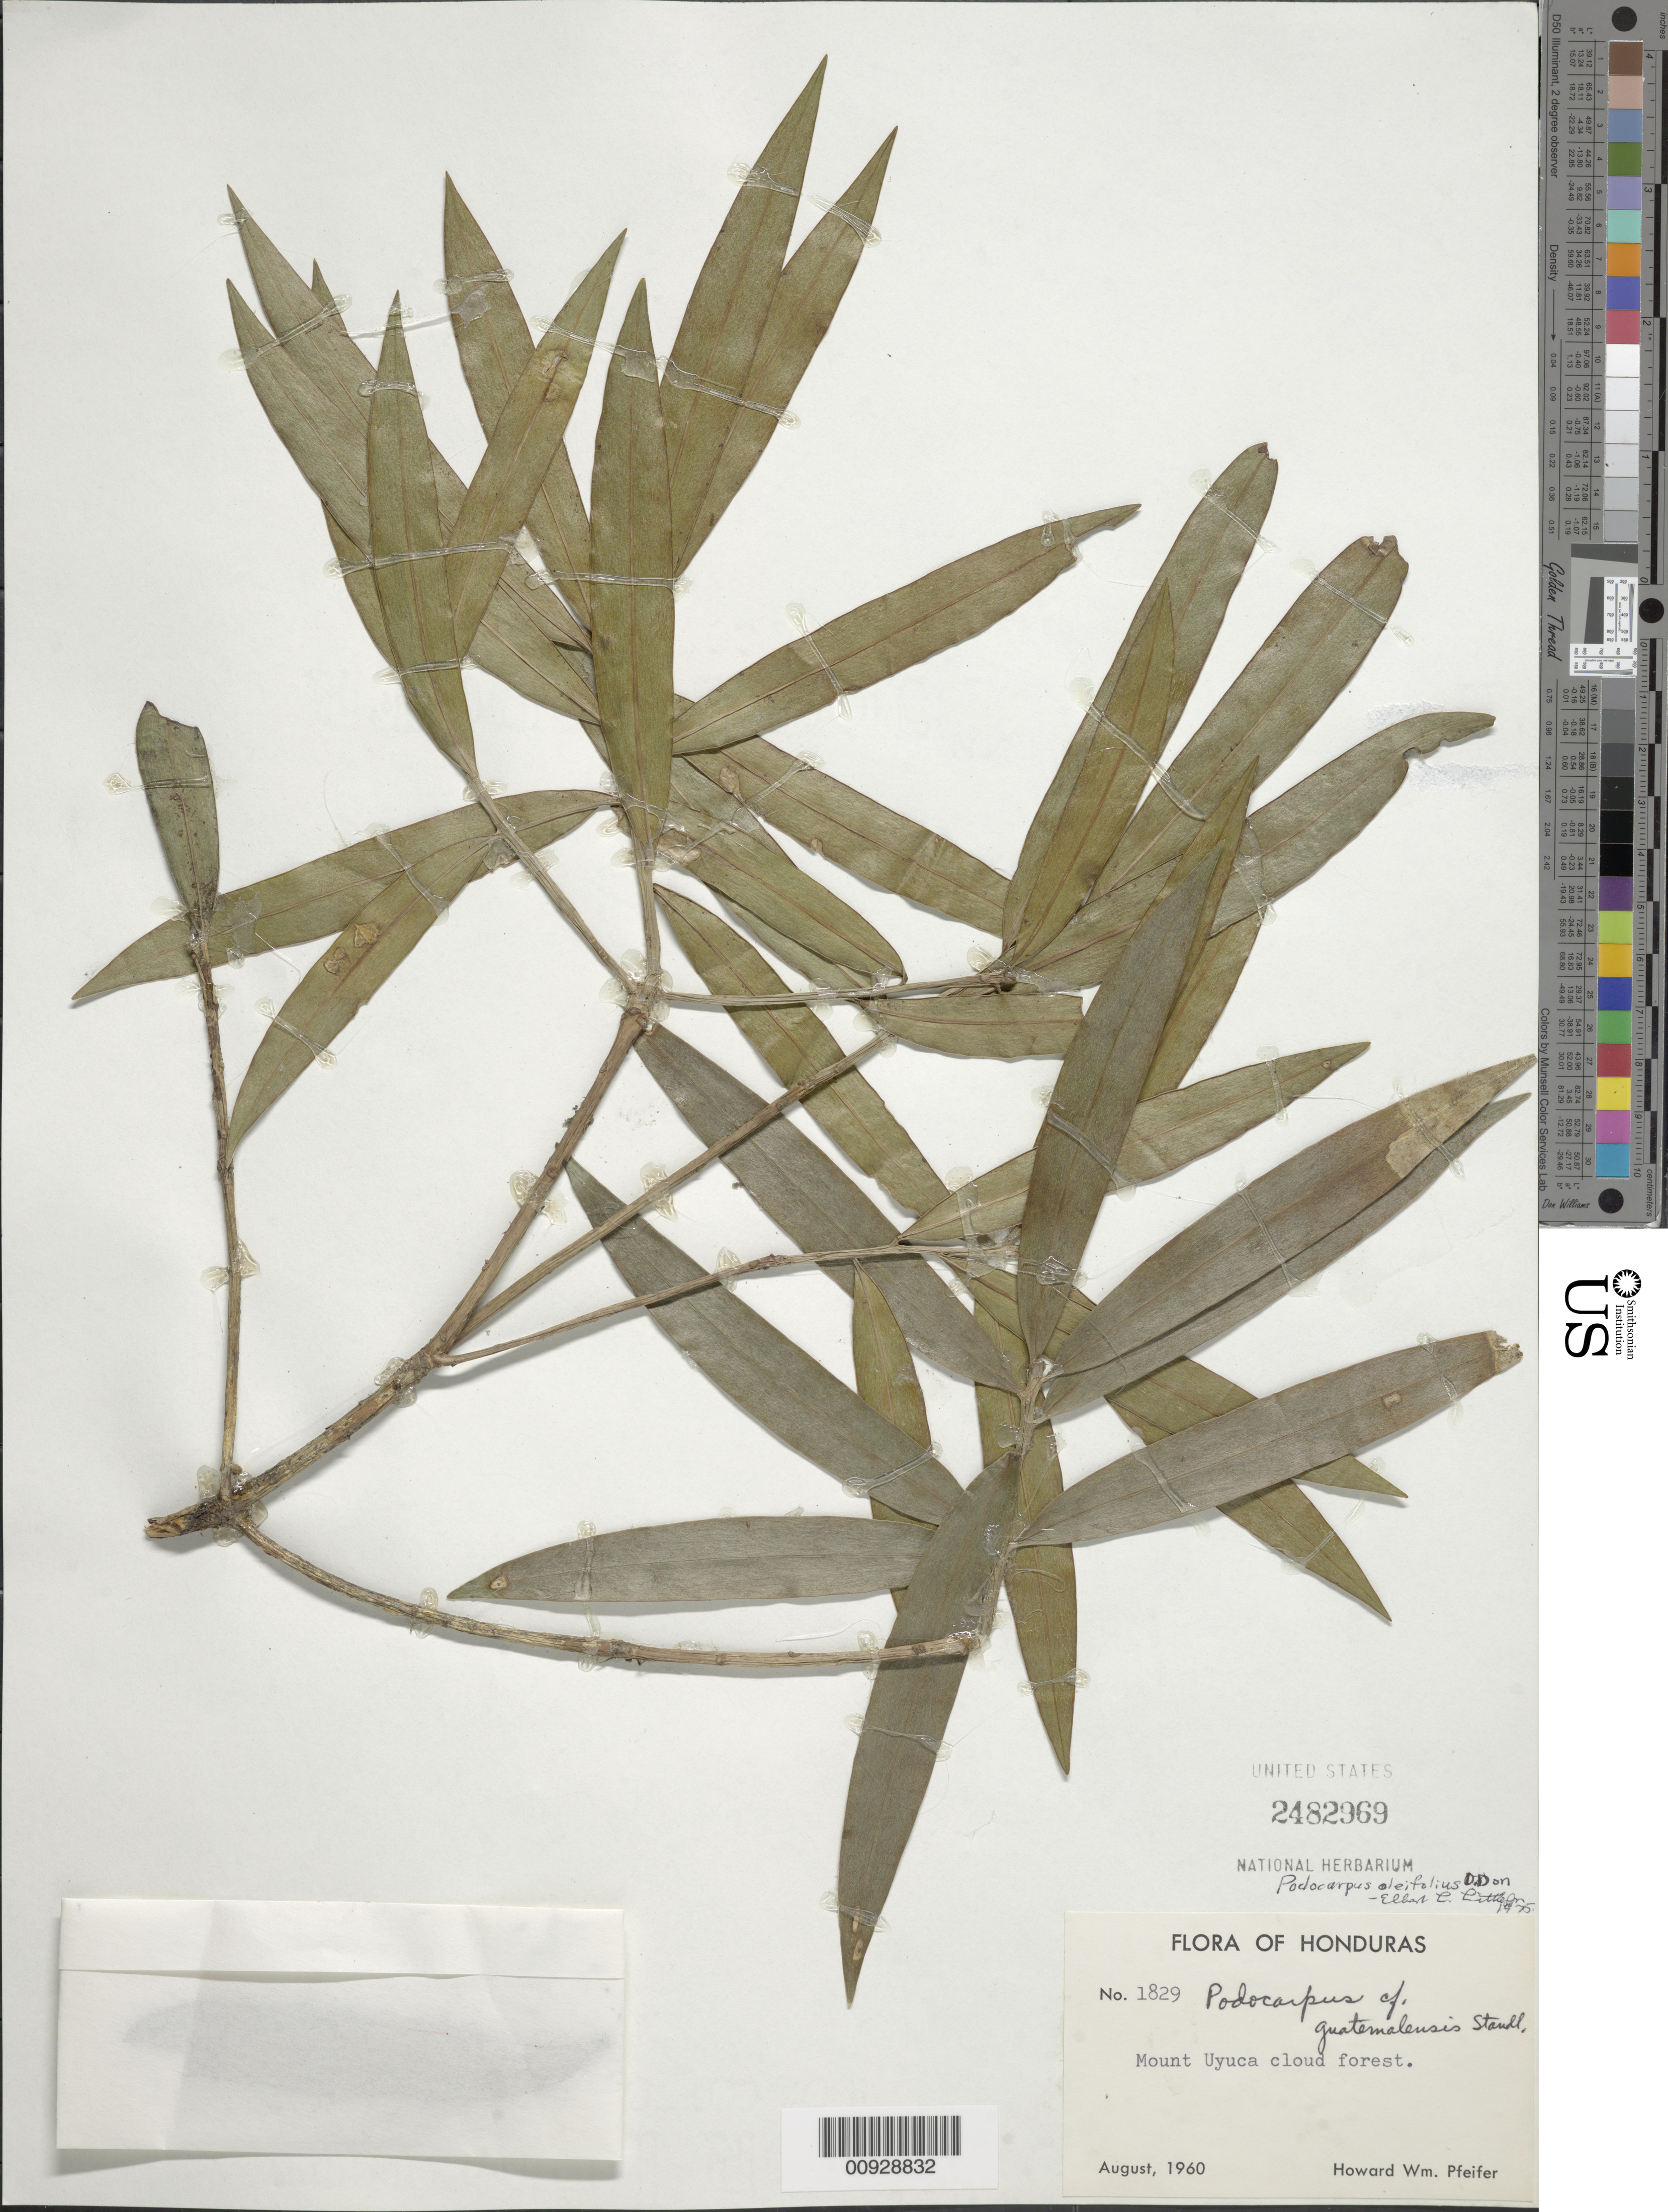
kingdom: Plantae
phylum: Tracheophyta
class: Pinopsida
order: Pinales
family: Podocarpaceae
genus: Podocarpus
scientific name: Podocarpus oleifolius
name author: D. Don ex Lamb.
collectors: H. W. Pfeifer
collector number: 1829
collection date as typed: Aug 1960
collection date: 1960-08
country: Honduras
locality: Mount Uyuca.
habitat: Cloud forest.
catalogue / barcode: US 2482969